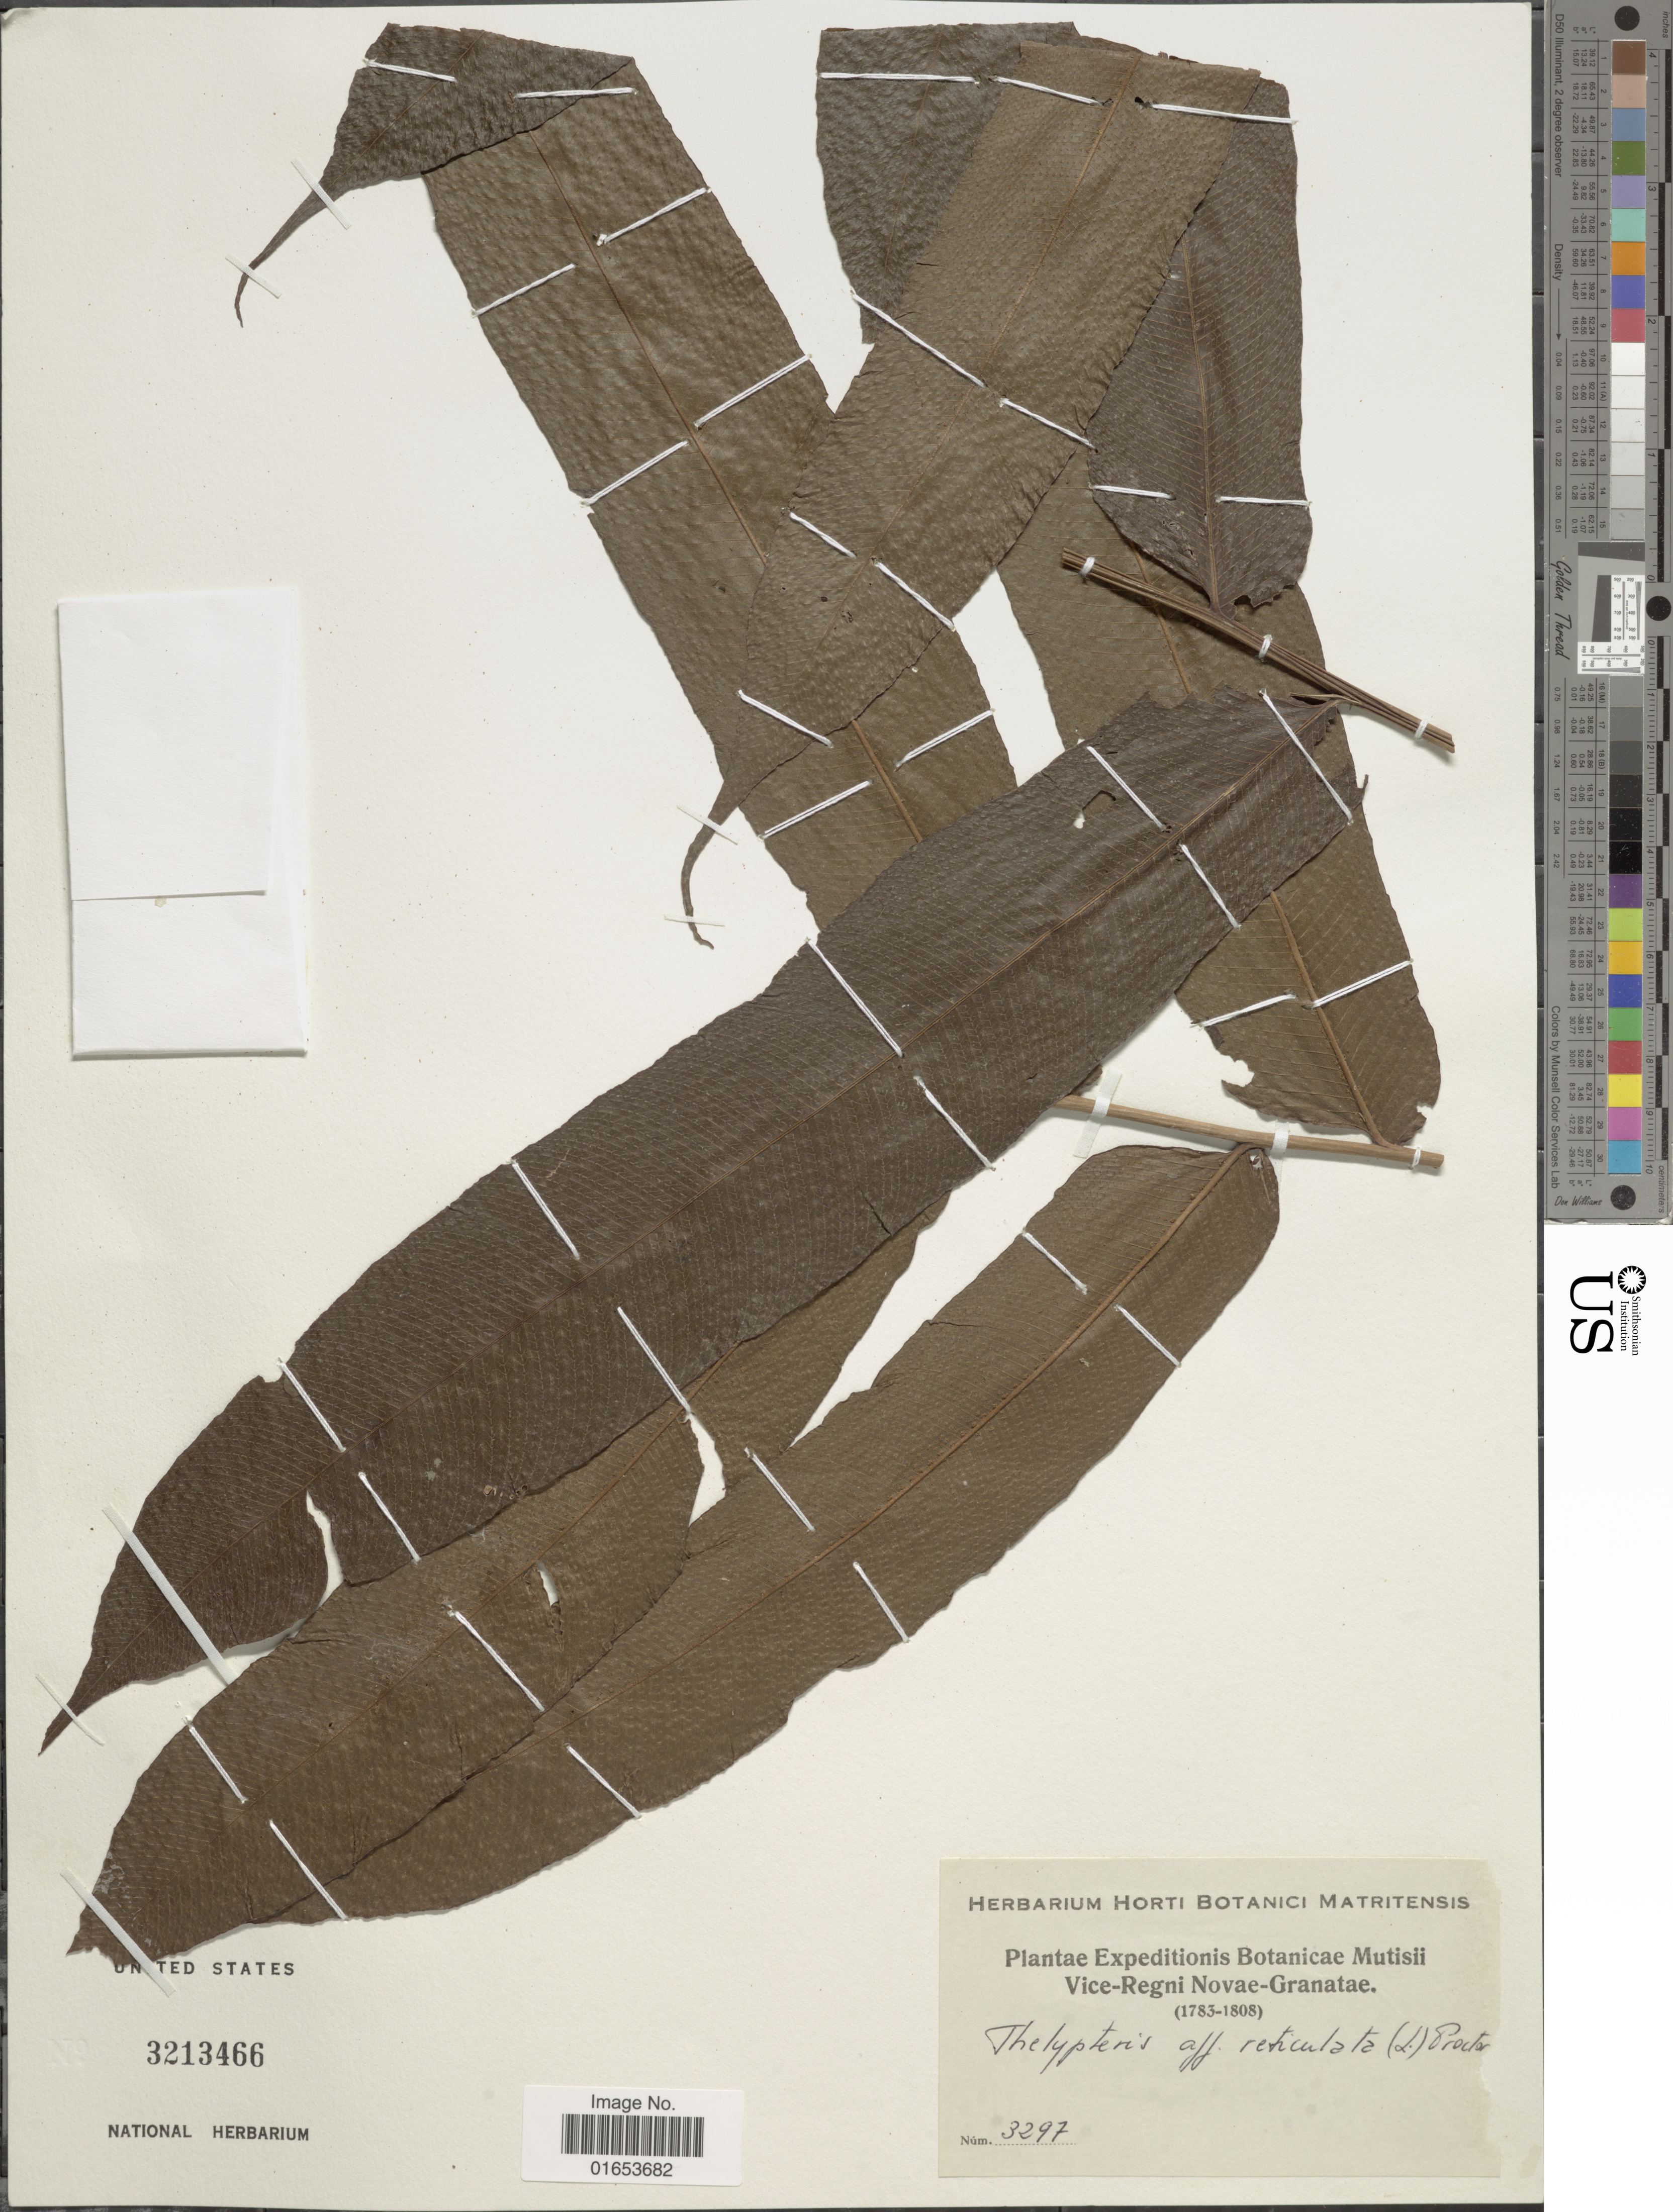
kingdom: Plantae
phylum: Tracheophyta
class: Polypodiopsida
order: Polypodiales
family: Thelypteridaceae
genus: Meniscium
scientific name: Meniscium reticulatum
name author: (L.) Sw.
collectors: Herbarium Horti Botanici Matritensis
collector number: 3297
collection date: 1783/1808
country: Colombia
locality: Vice-Regni Novae-Granatae [unsure placement]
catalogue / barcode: US 3213466